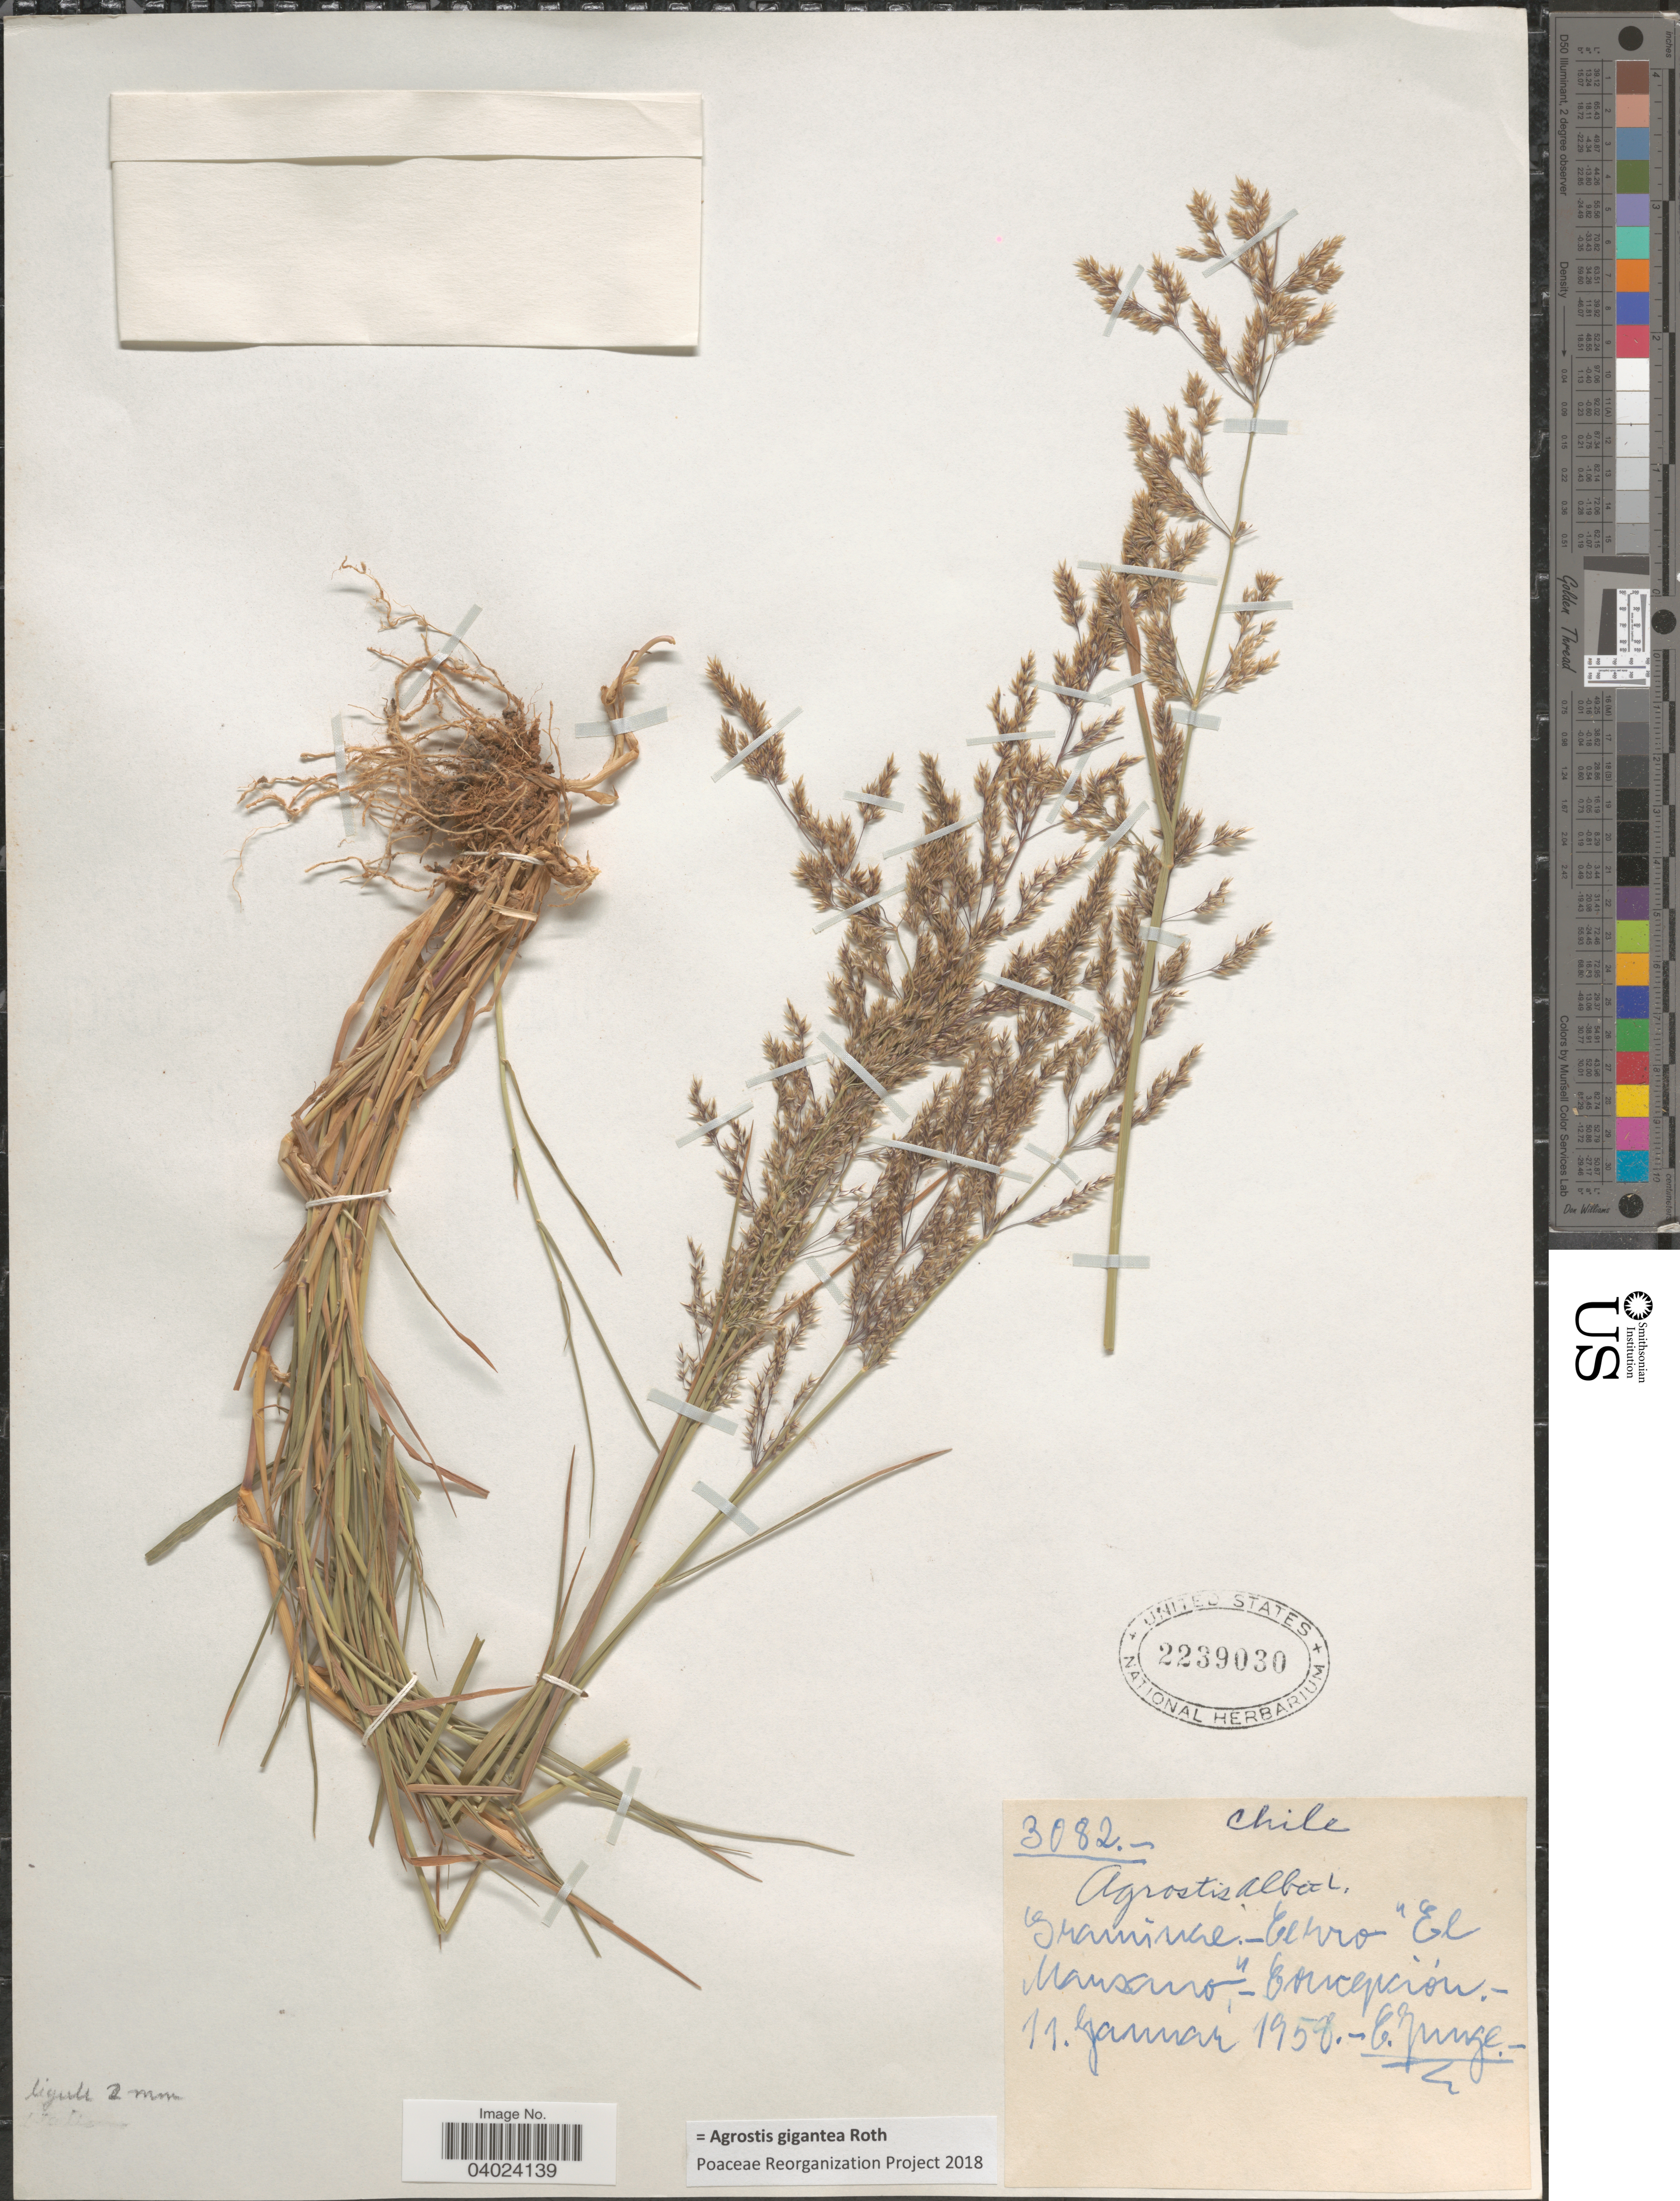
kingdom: Plantae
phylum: Tracheophyta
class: Liliopsida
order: Poales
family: Poaceae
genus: Agrostis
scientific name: Agrostis gigantea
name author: Roth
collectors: E. Junge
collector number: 3082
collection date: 1958-02-11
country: Chile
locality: Cerro "El Manzano," - Concepcion.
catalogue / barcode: US 2239030